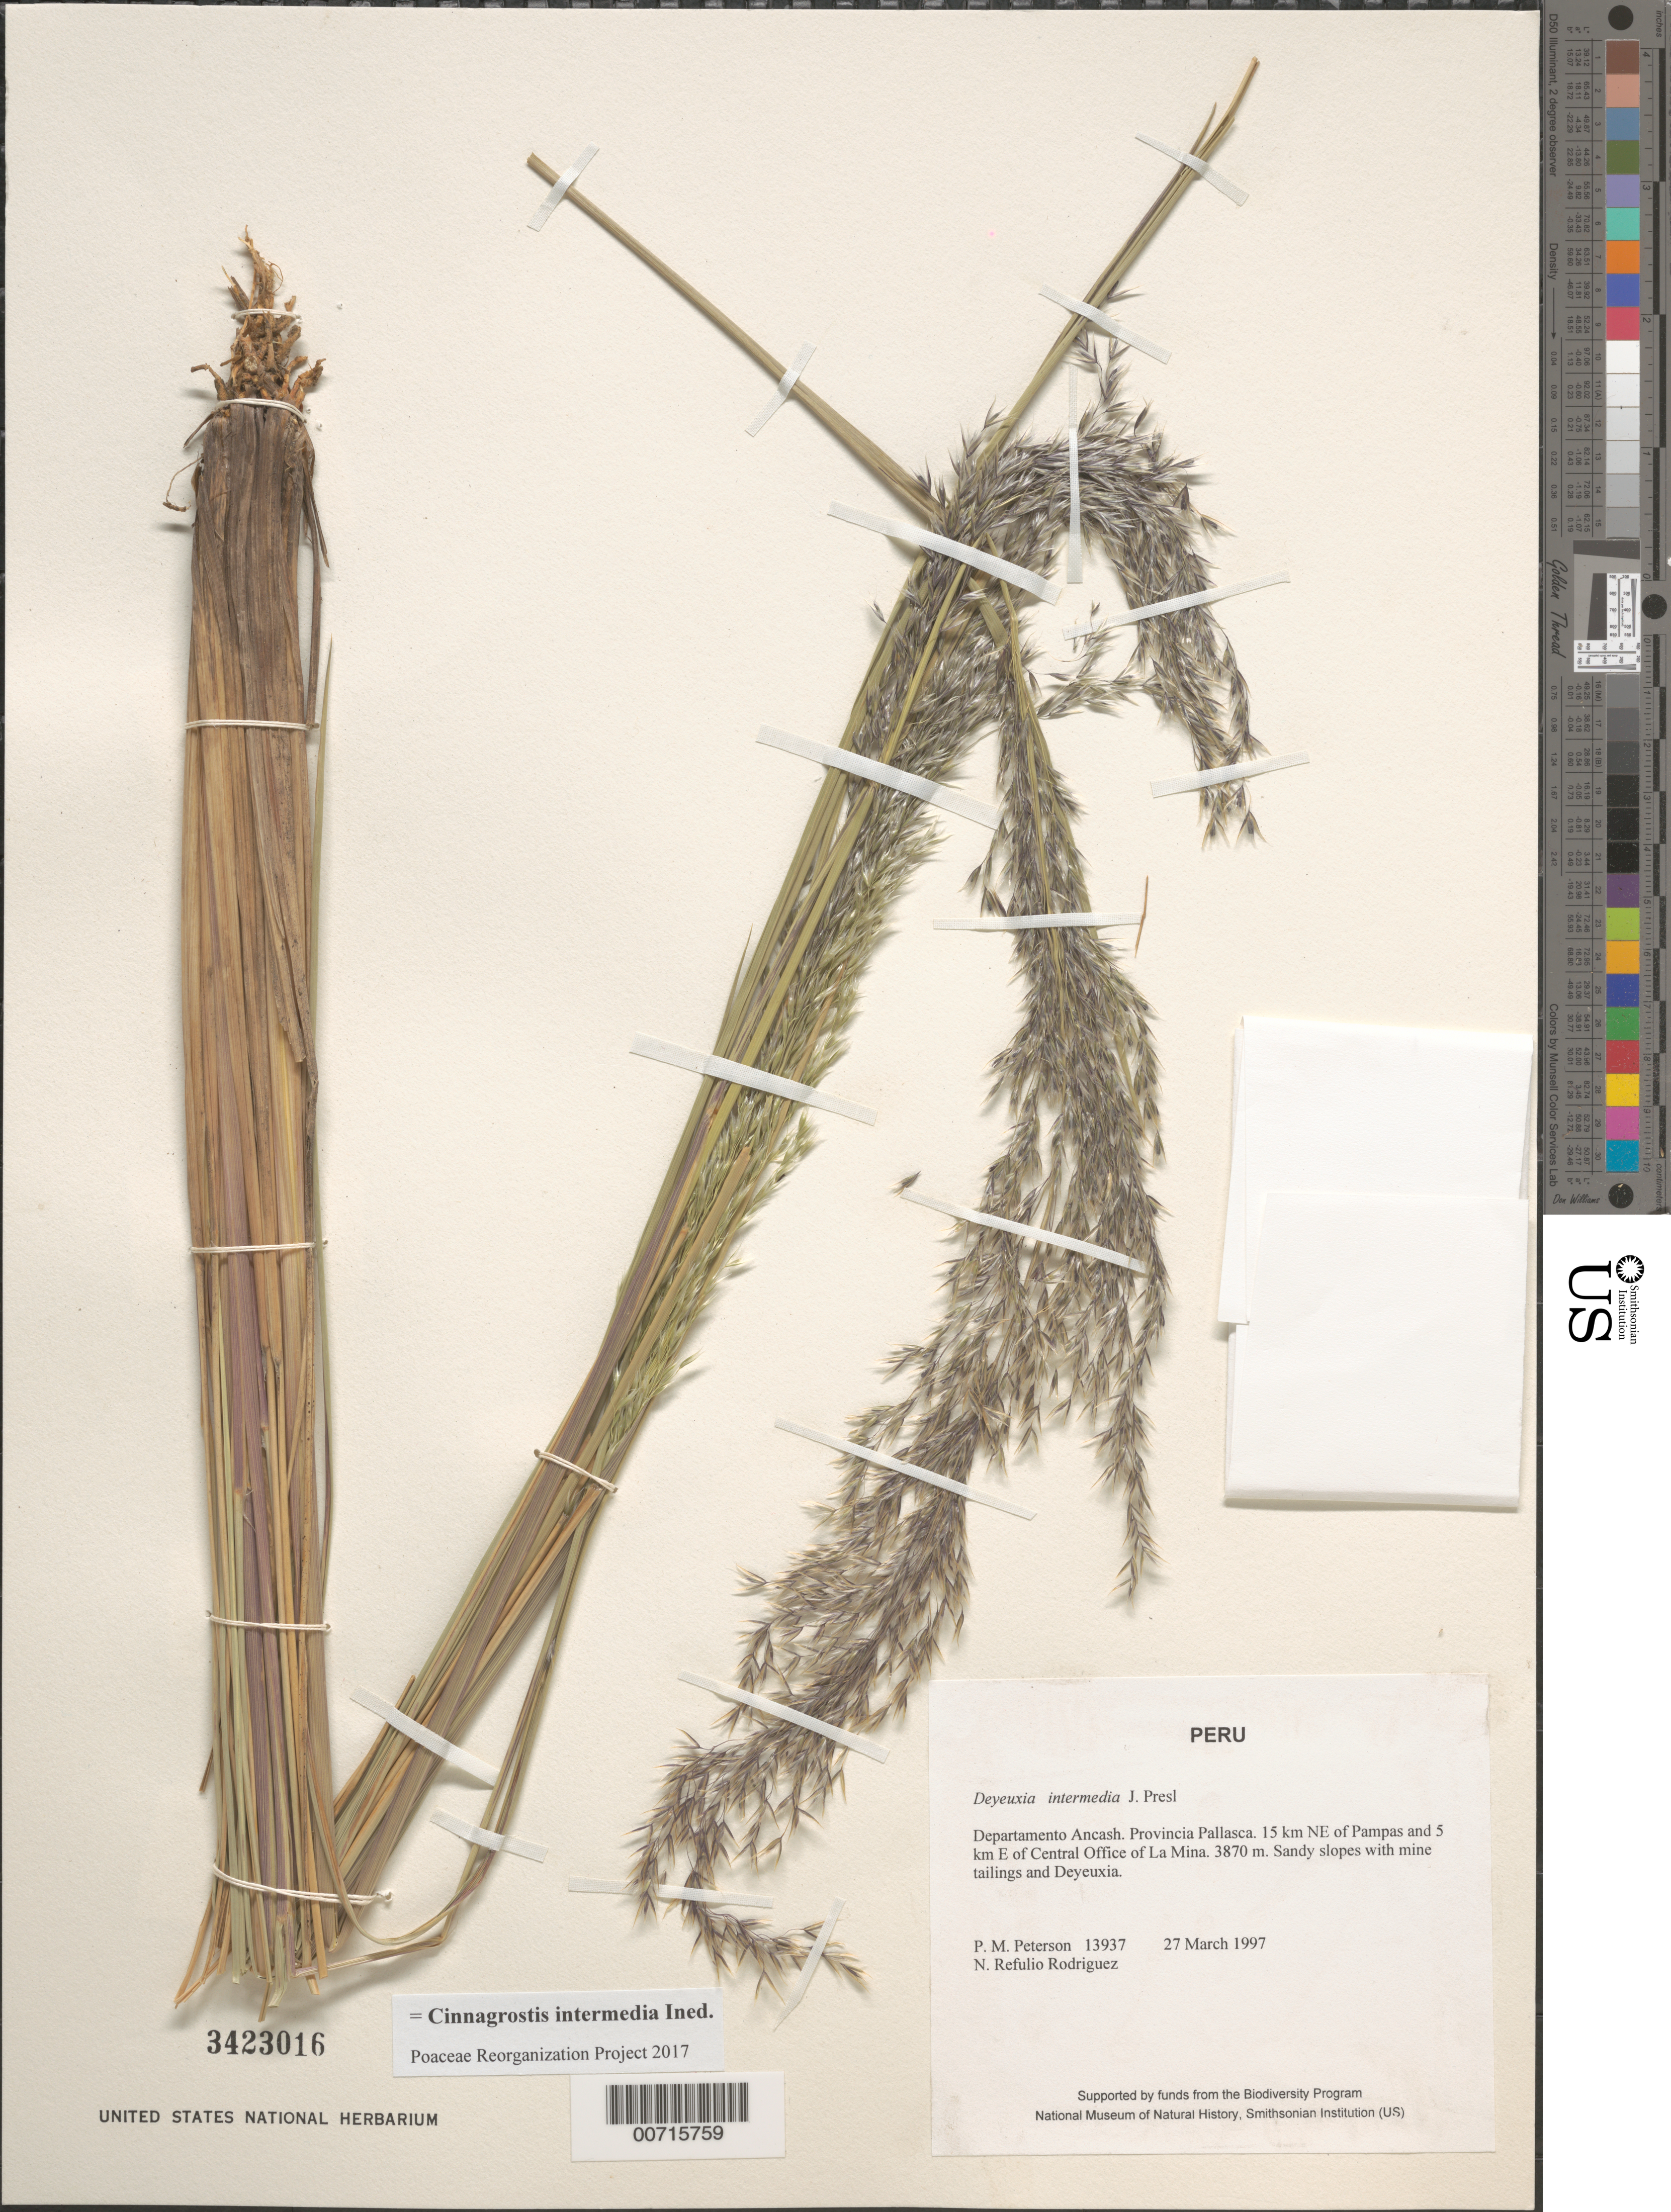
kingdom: Plantae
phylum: Tracheophyta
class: Liliopsida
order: Poales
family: Poaceae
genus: Cinnagrostis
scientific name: Cinnagrostis intermedia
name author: (J. Presl) P.M. Peterson et al.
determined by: Poaceae Reorganization Project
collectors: P. M. Peterson & N. Refulio-Rodríguez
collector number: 13937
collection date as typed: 27 Mar 1997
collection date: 1997-03-27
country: Peru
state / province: Ancash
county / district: Pallasca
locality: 15 km NE of Pampas and 5 km E of Central Office of La Mina.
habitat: Sandy slopes with mine tailings and Deyeuxia.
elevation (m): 3870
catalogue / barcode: US 3423016